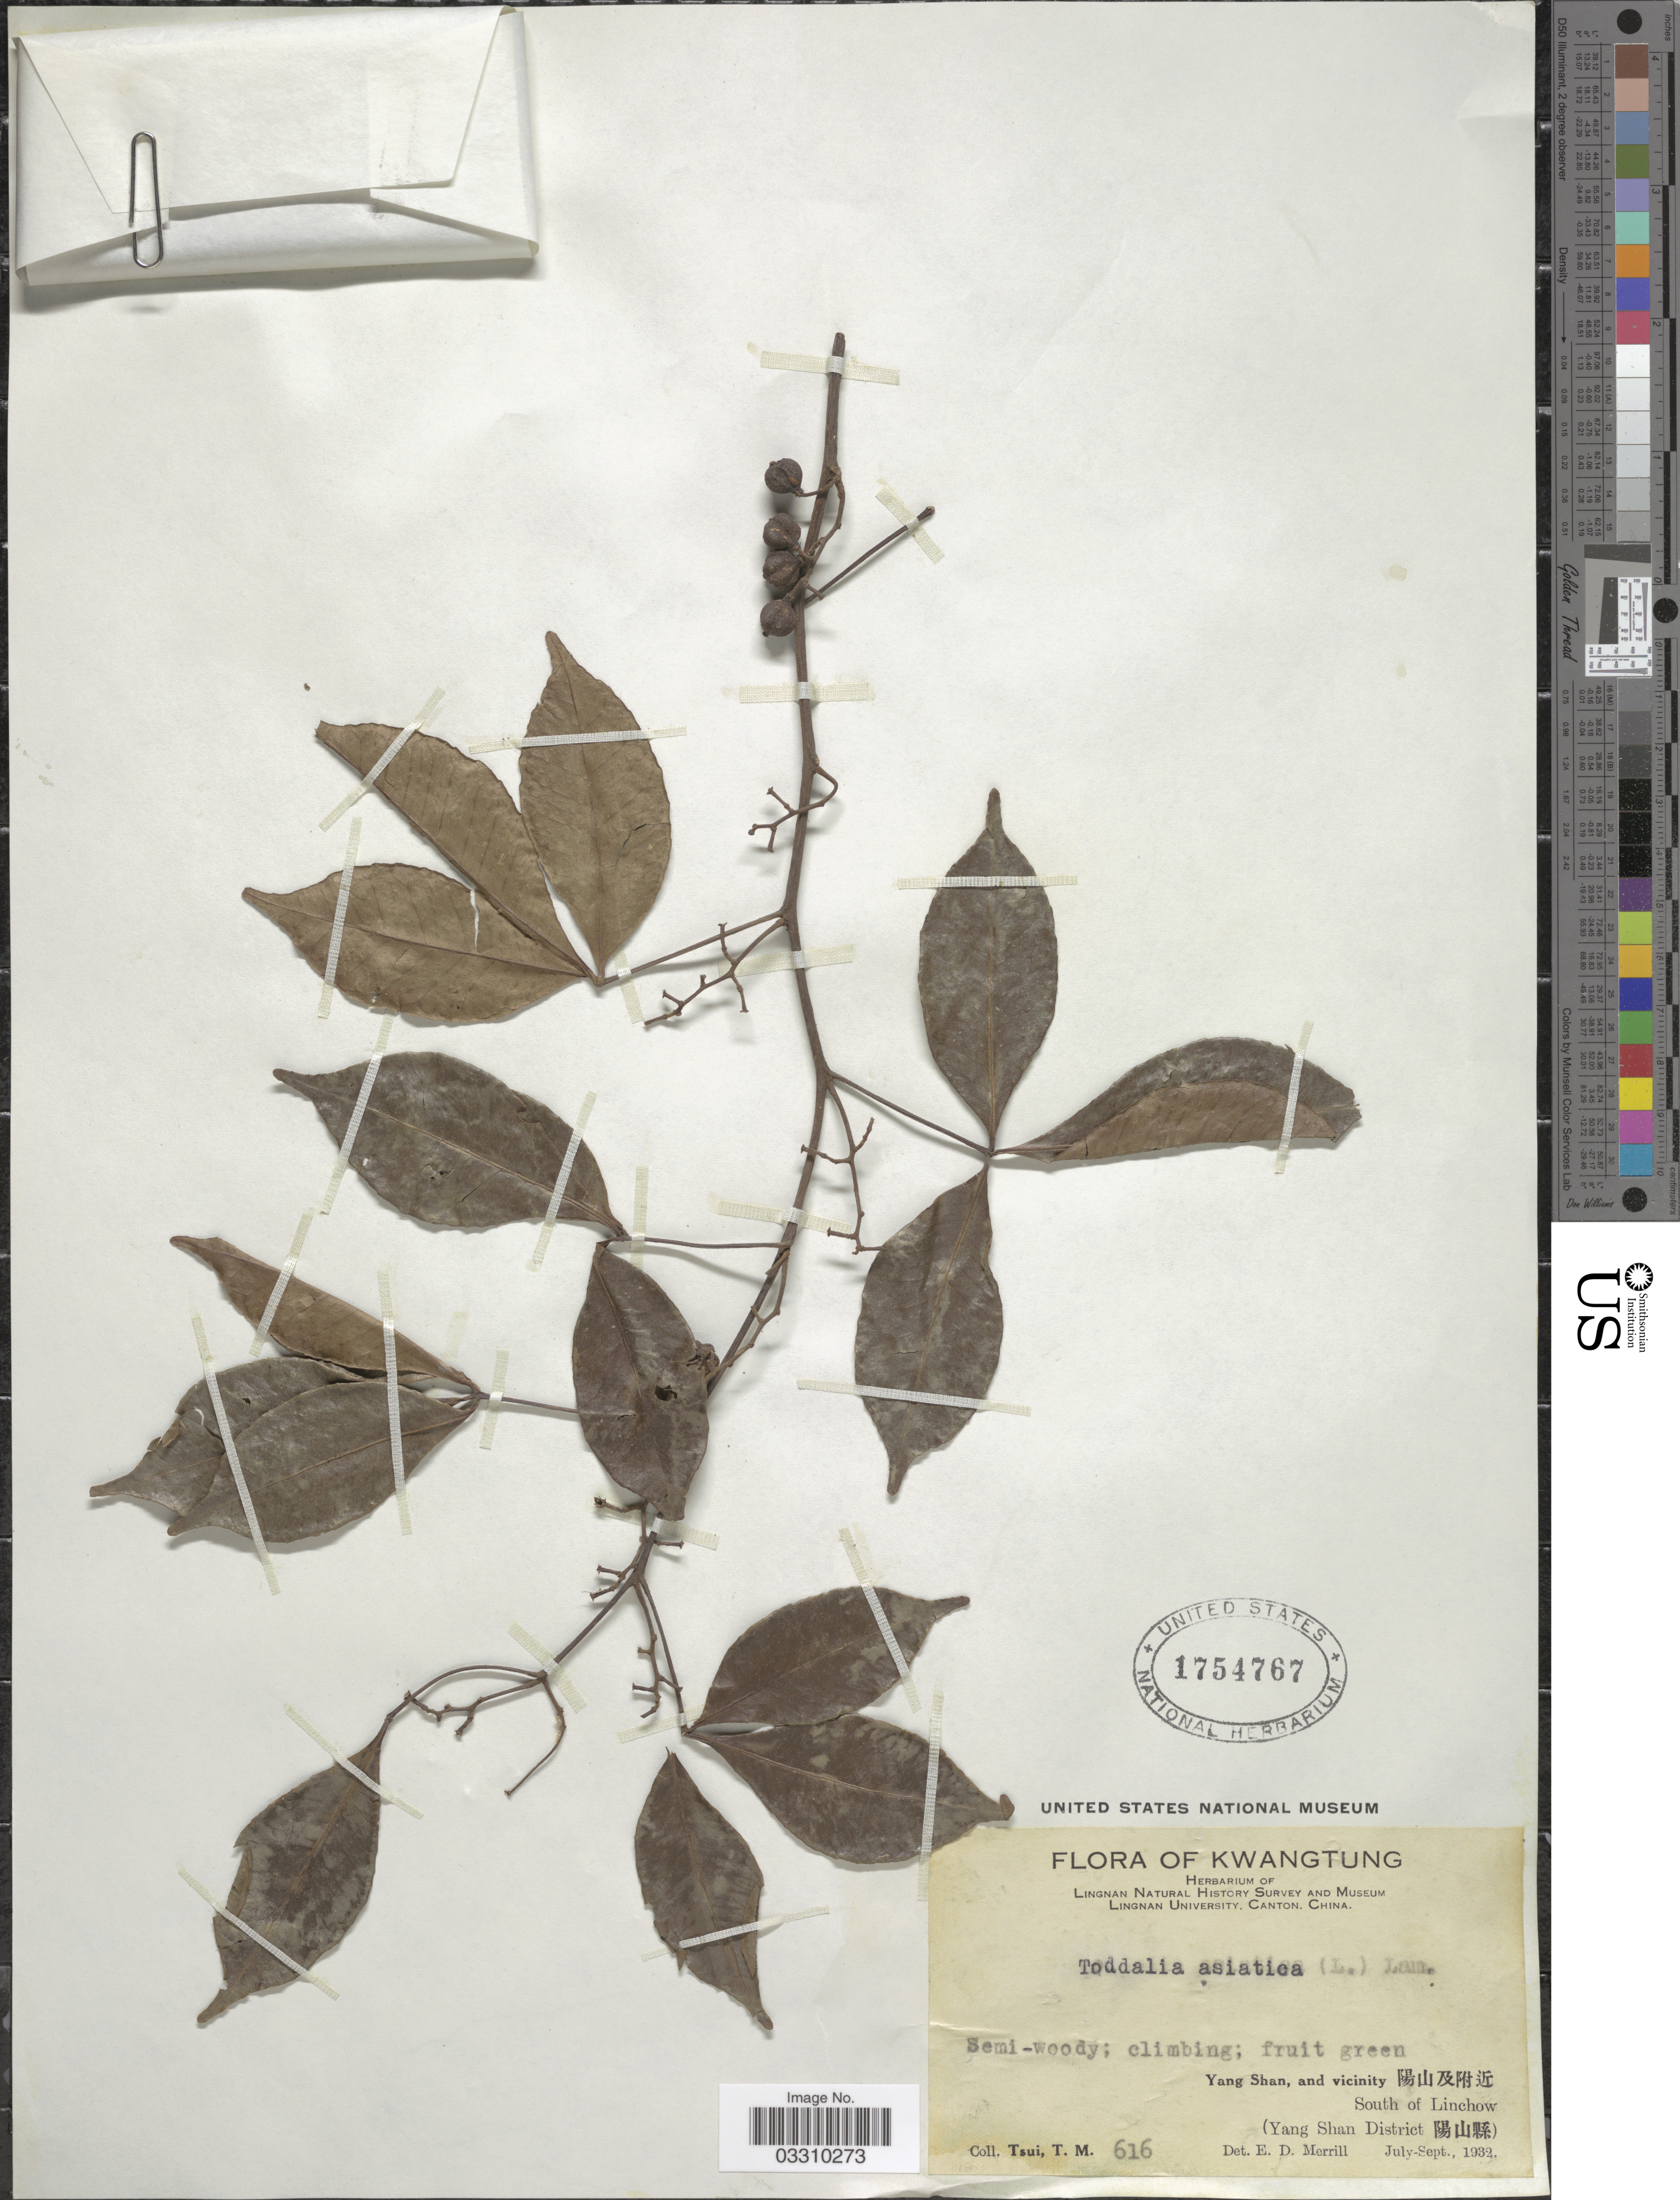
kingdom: Plantae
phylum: Tracheophyta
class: Magnoliopsida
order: Sapindales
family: Rutaceae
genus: Zanthoxylum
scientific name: Zanthoxylum asiaticum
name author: (L.) Appelhans et al.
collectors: T. Tsui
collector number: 616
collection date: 1932-07/1932-09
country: China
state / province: Guangdong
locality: Kwangtung. Yang Shan, and vicinity X. South of Linchow. (Yang Shan District X).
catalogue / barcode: US 1754767